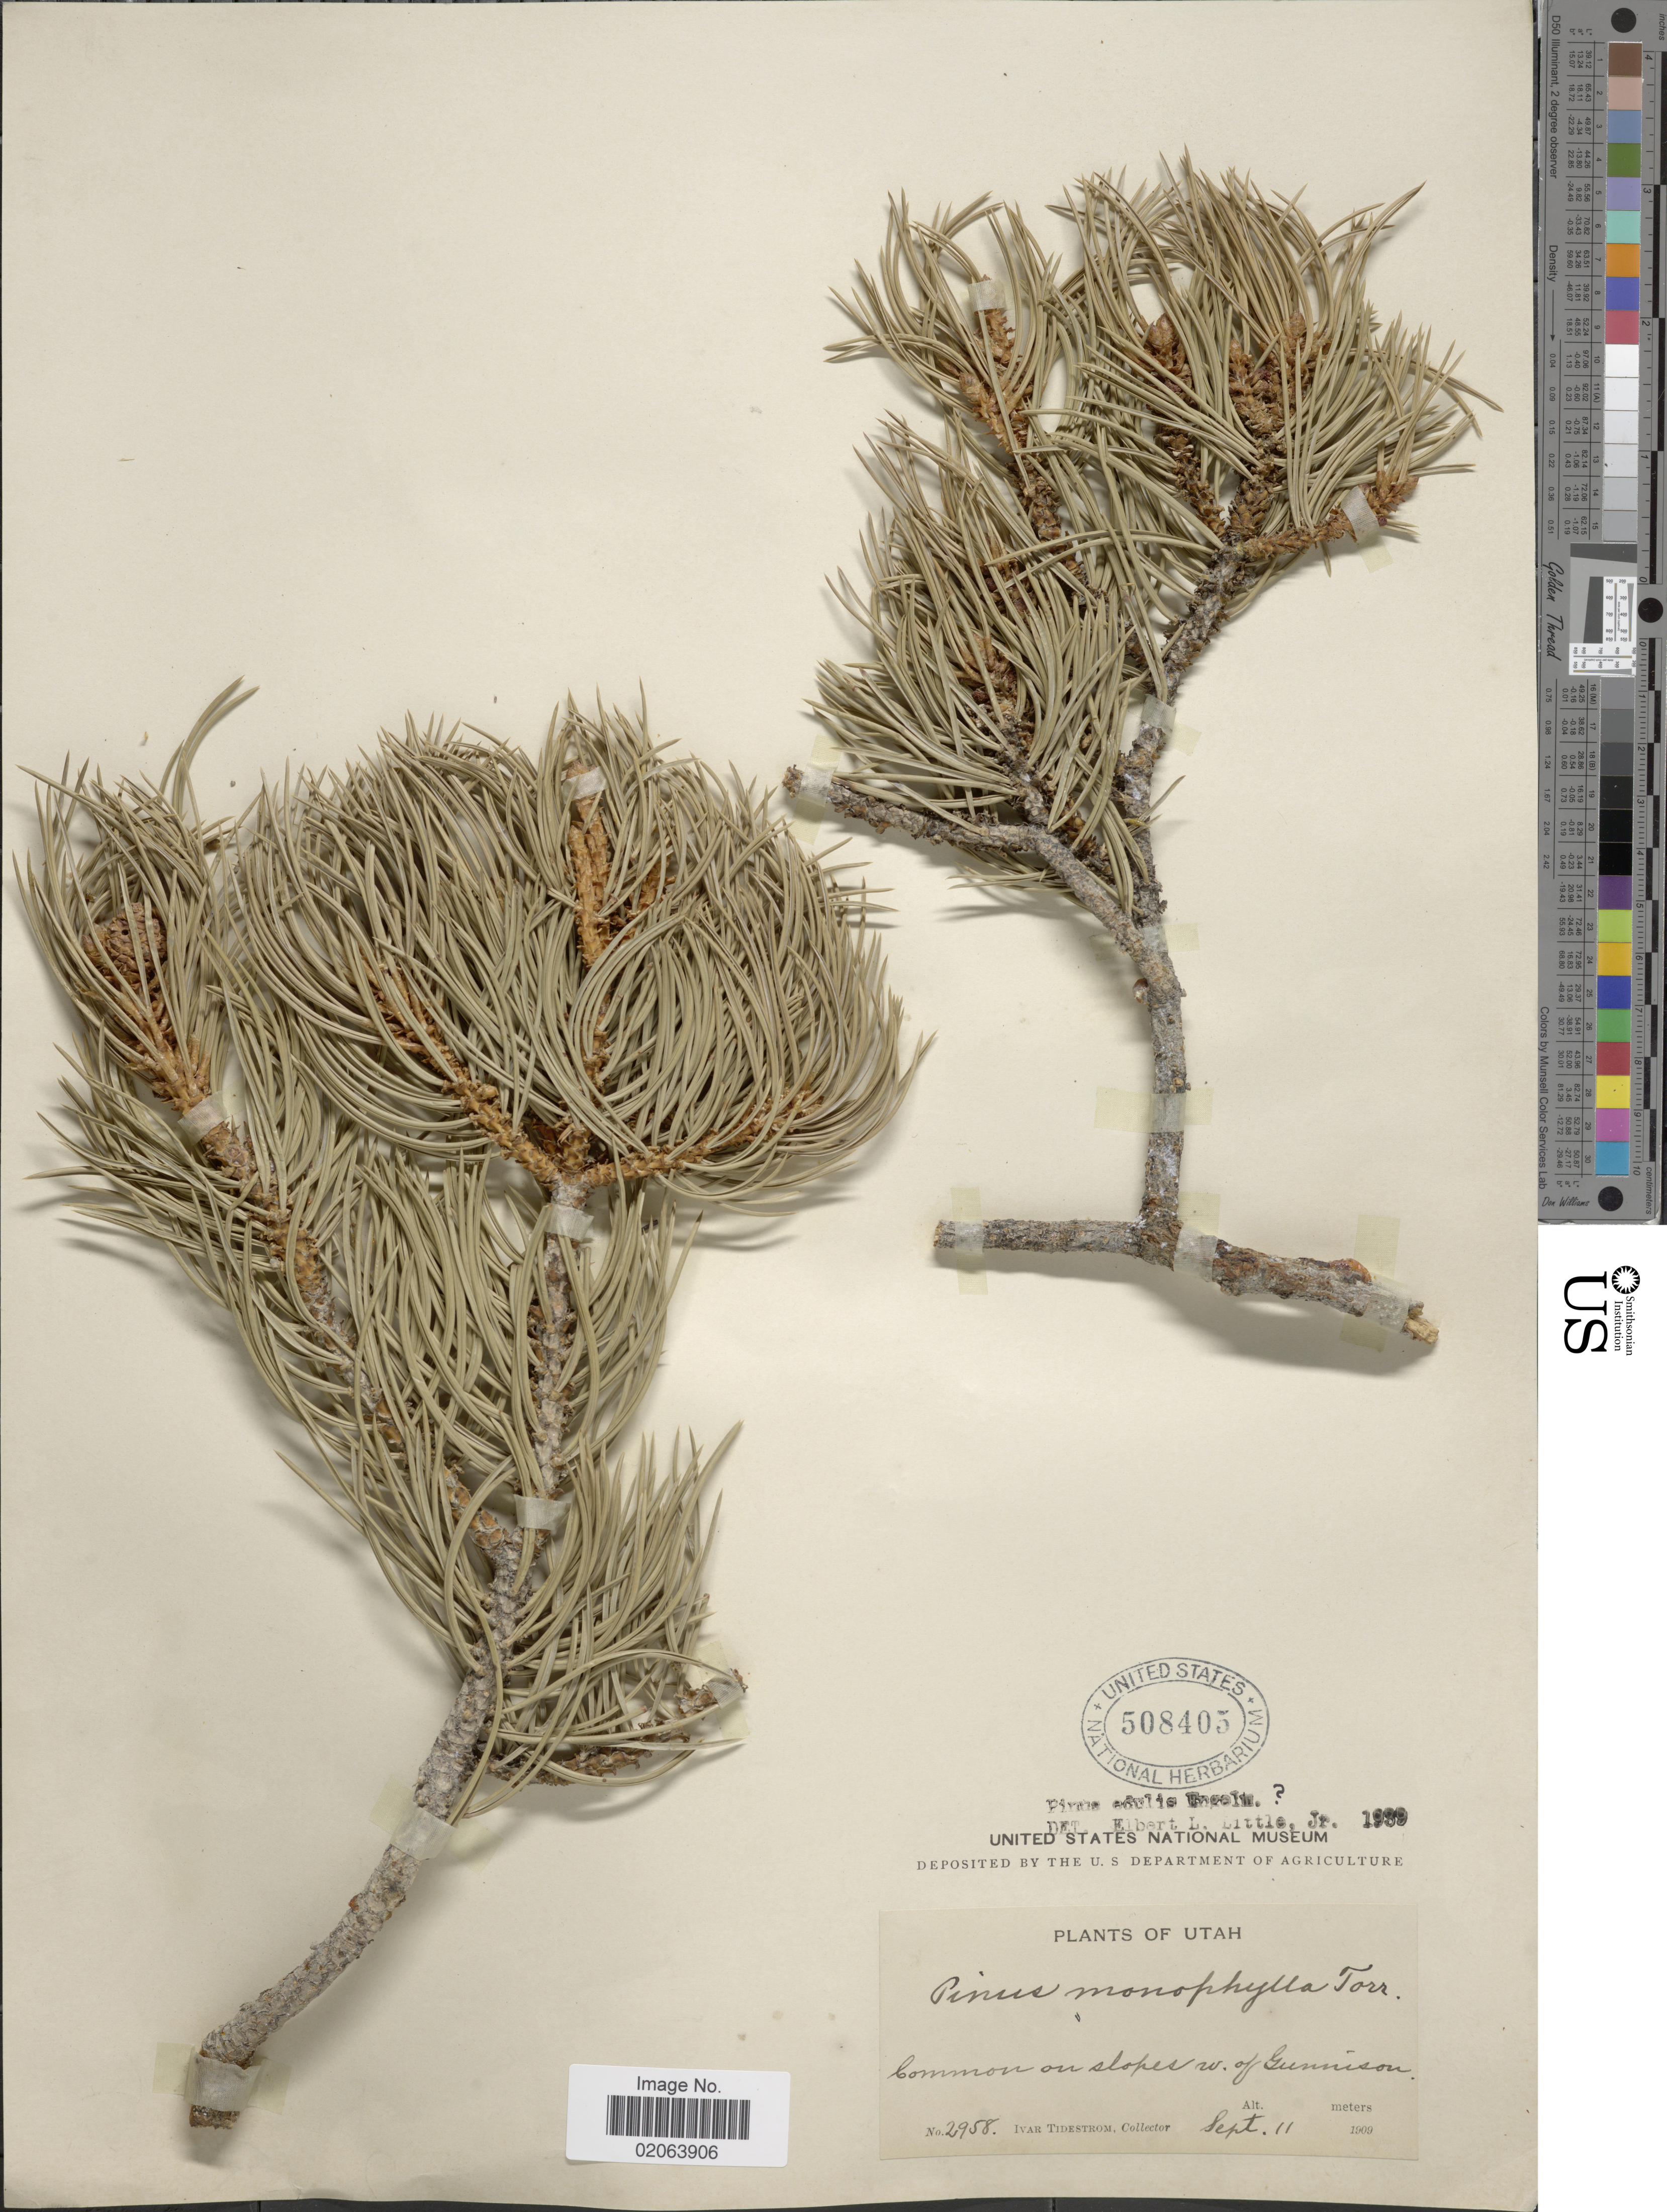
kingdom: Plantae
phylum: Tracheophyta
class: Pinopsida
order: Pinales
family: Pinaceae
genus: Pinus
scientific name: Pinus edulis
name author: Engelm.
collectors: I. F. Tidestrom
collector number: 2958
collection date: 1909-09-11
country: United States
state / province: Utah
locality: W. of Gunnison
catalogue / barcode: US 508405